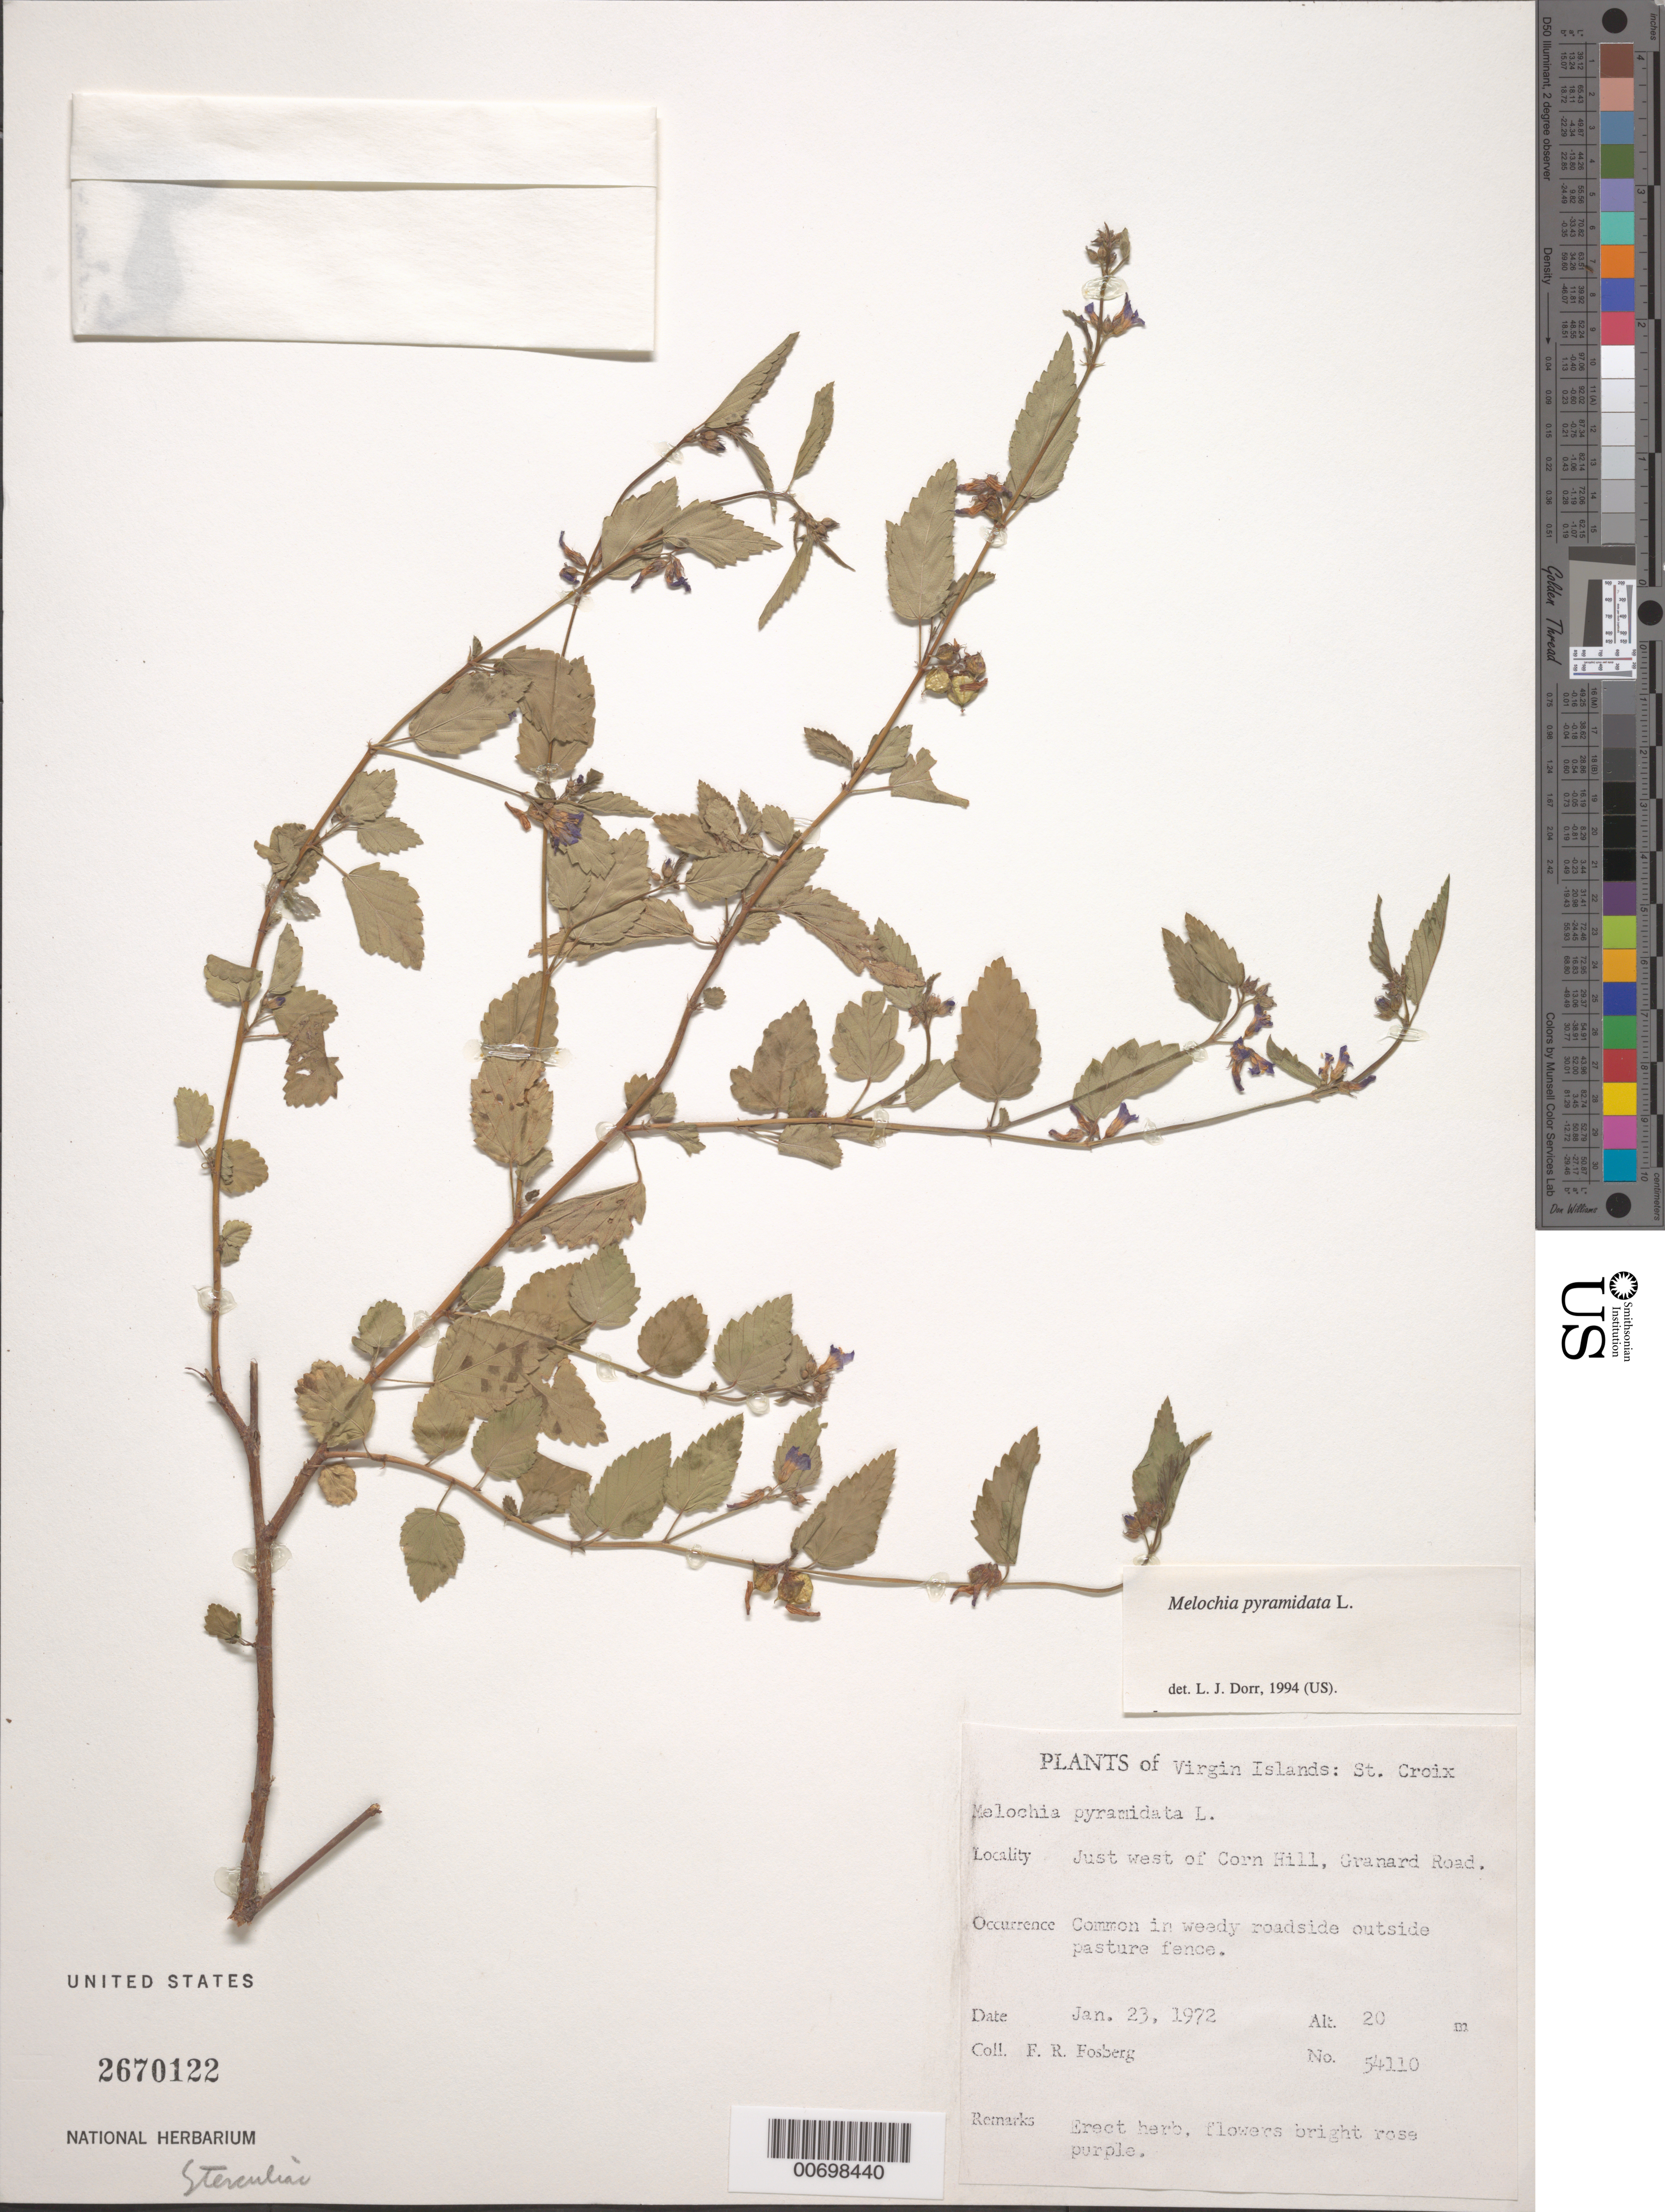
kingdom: Plantae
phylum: Tracheophyta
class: Magnoliopsida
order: Malvales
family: Malvaceae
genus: Melochia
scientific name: Melochia pyramidata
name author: L.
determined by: Dorr, L. J., (BOT), Smithsonian Institution - National Museum of Natural History (UNITED STATES)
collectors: F. R. Fosberg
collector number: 54110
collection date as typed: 23 Jan 1972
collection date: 1972-01-23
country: U.S. Virgin Islands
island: St. Croix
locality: Corn Hill, Granard Road, just W of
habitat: In weedy roadside outside pasture fence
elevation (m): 20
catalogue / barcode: US 2670122